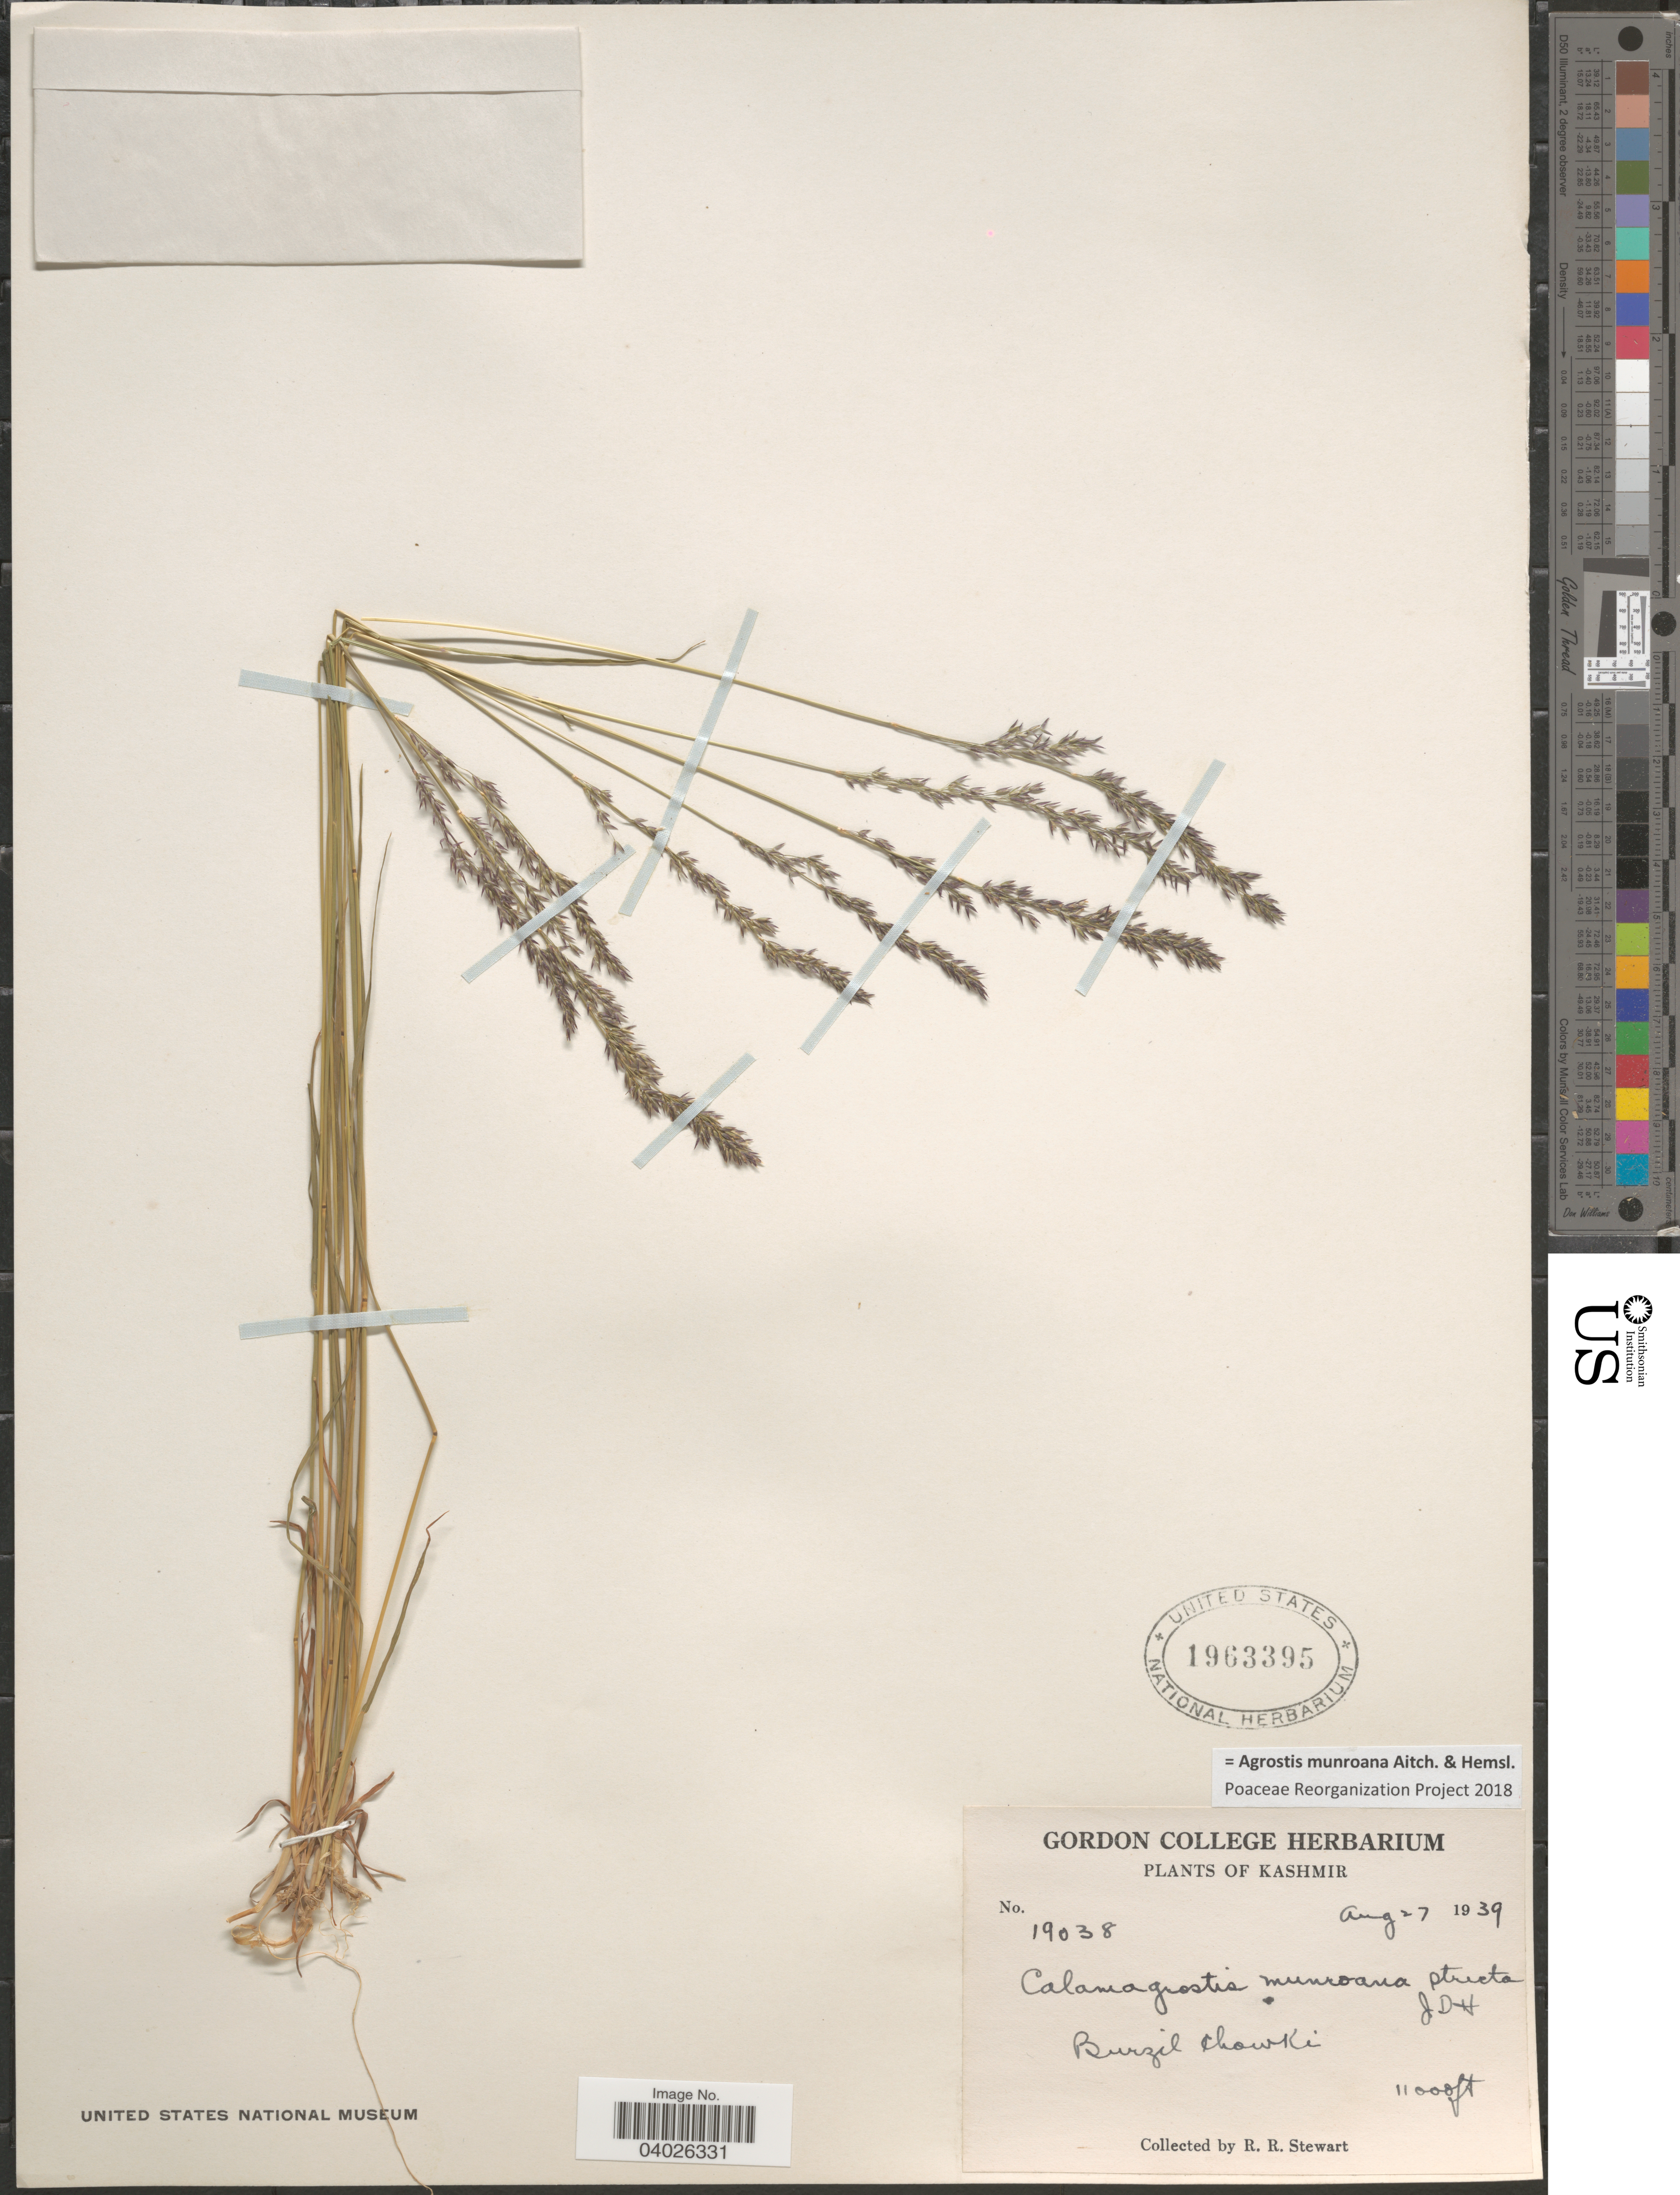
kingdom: Plantae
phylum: Tracheophyta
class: Liliopsida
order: Poales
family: Poaceae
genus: Agrostis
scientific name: Agrostis munroana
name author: Aitch. & Hemsl.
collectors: R. Stewart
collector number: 19038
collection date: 1939-08-27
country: India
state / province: Jammu and Kashmir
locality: Kashmir. Burzil Chowki.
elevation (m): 3353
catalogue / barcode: US 1963395